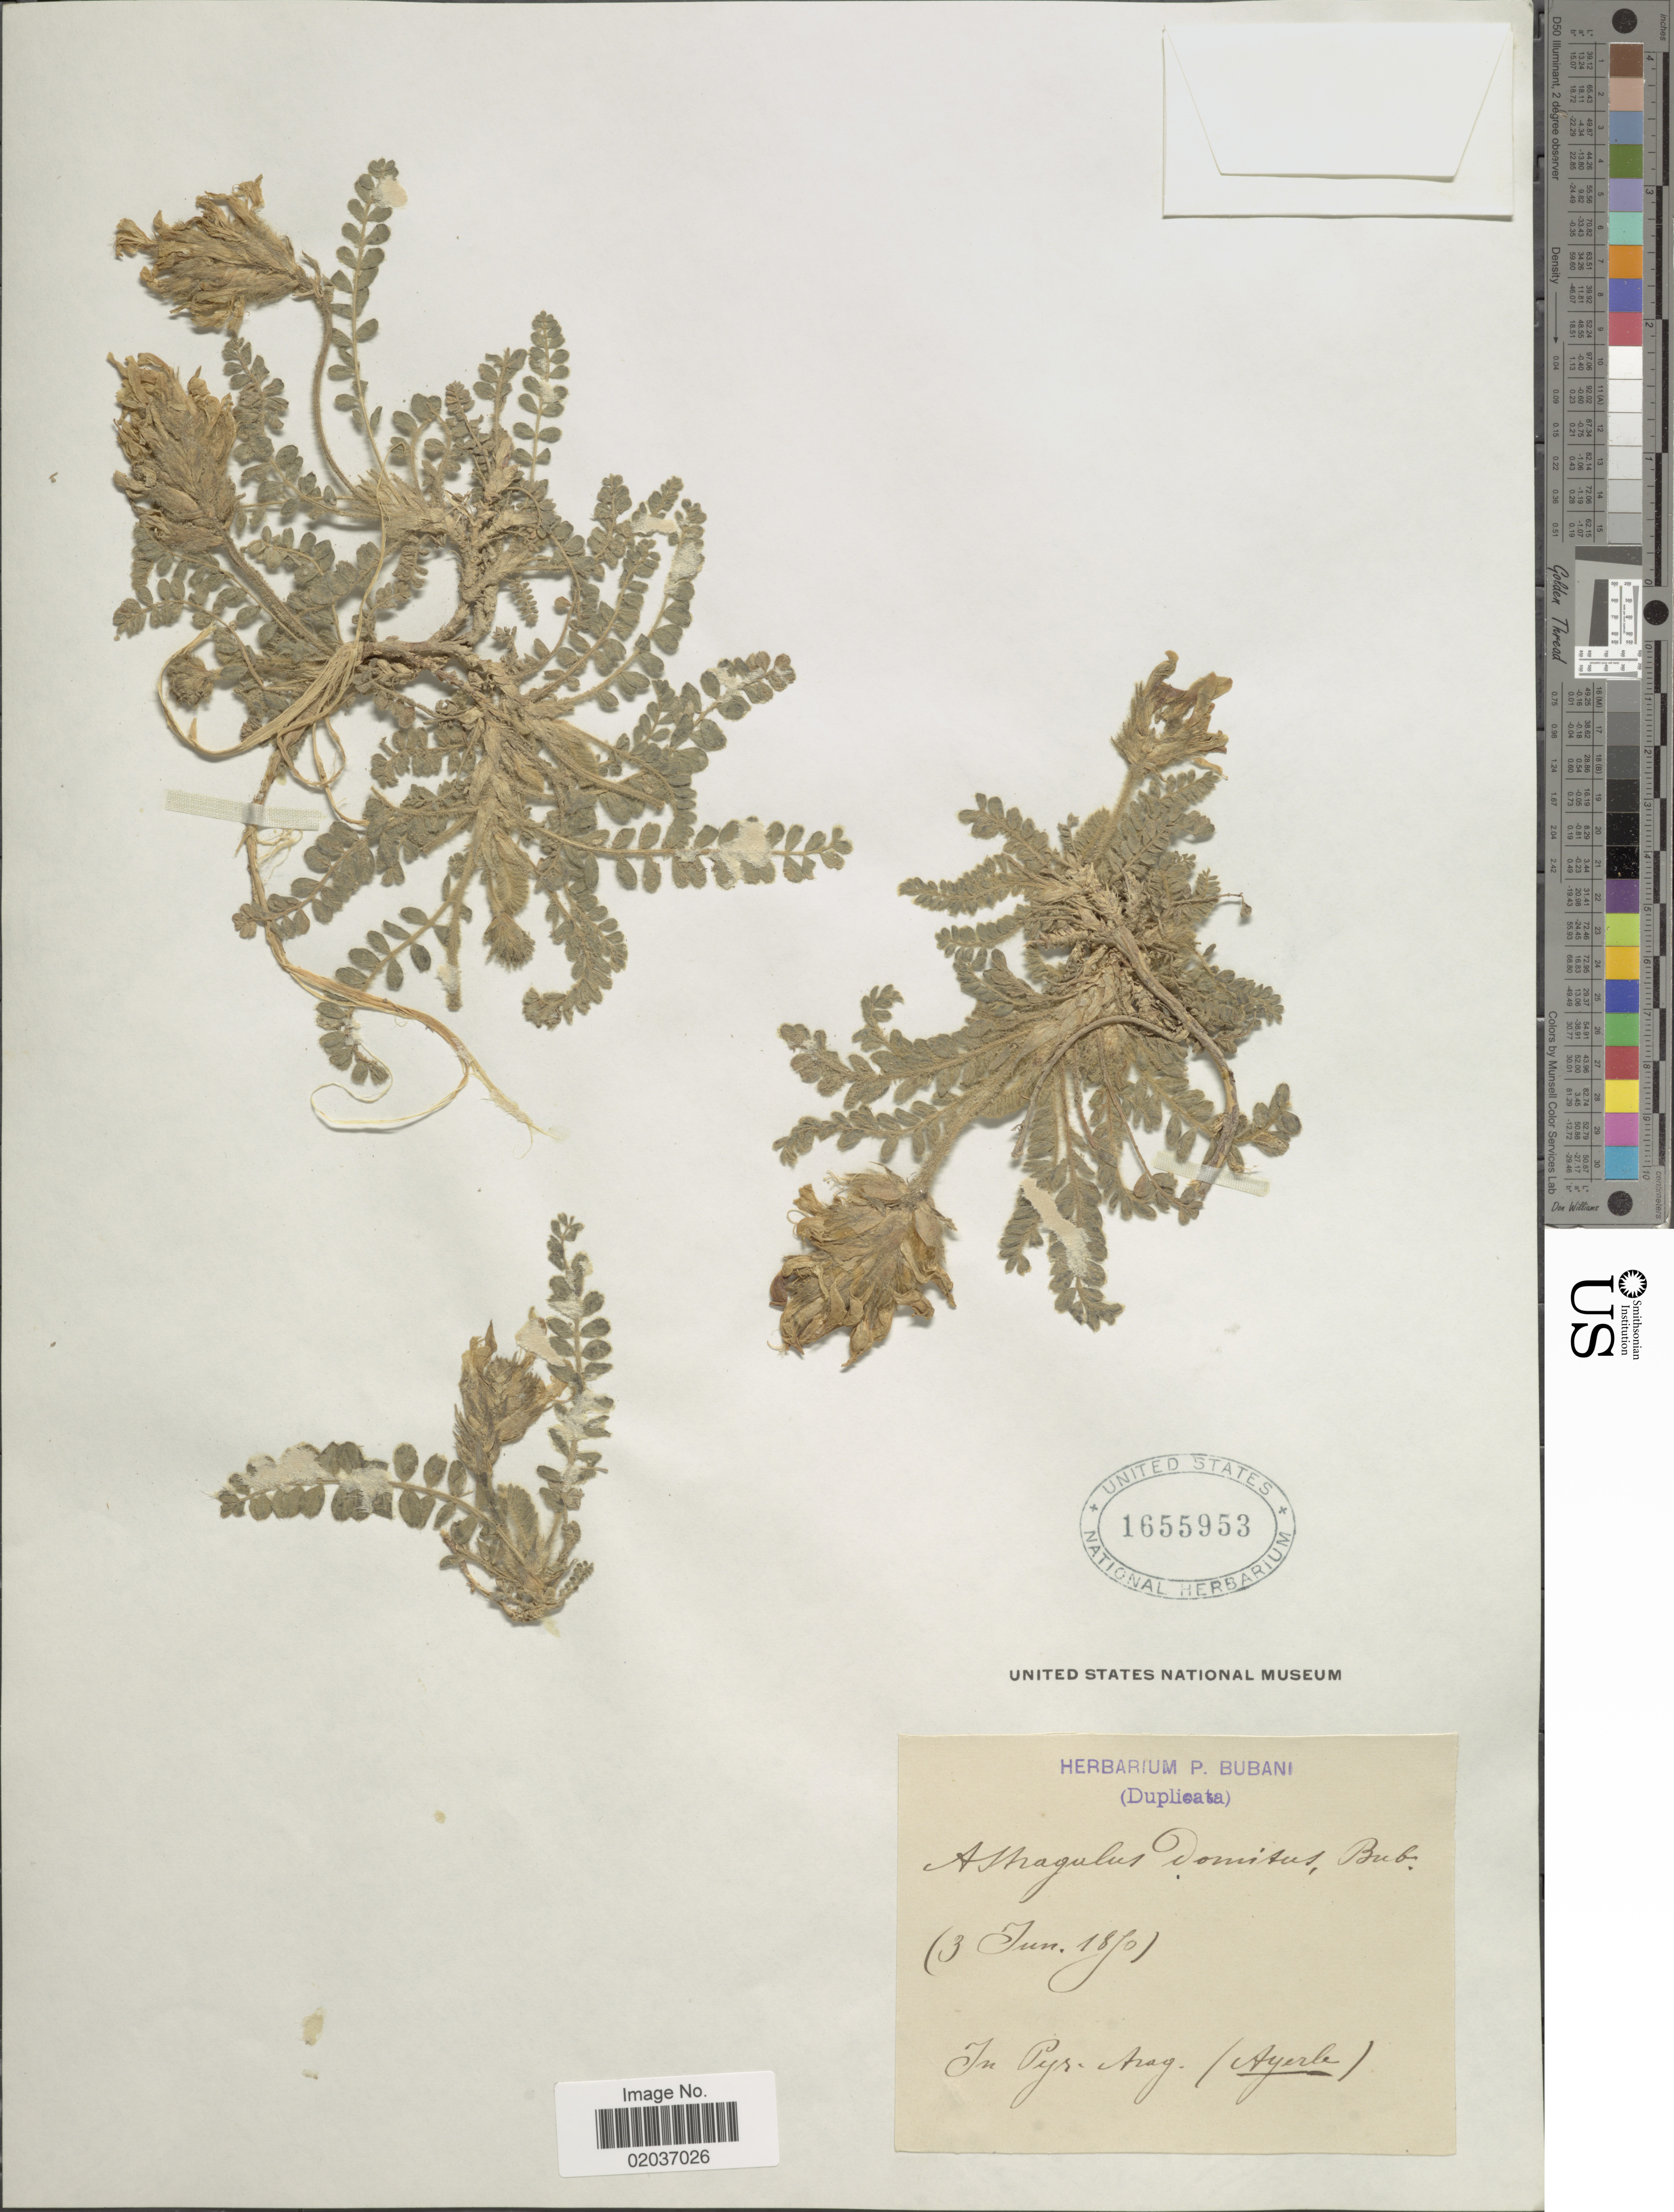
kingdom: Plantae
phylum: Tracheophyta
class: Magnoliopsida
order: Fabales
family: Fabaceae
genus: Astragalus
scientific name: Astragalus domitus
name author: Bubani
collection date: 1870-06-03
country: Spain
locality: In Pyr. Arag. Ayerbe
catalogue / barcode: US 1655953